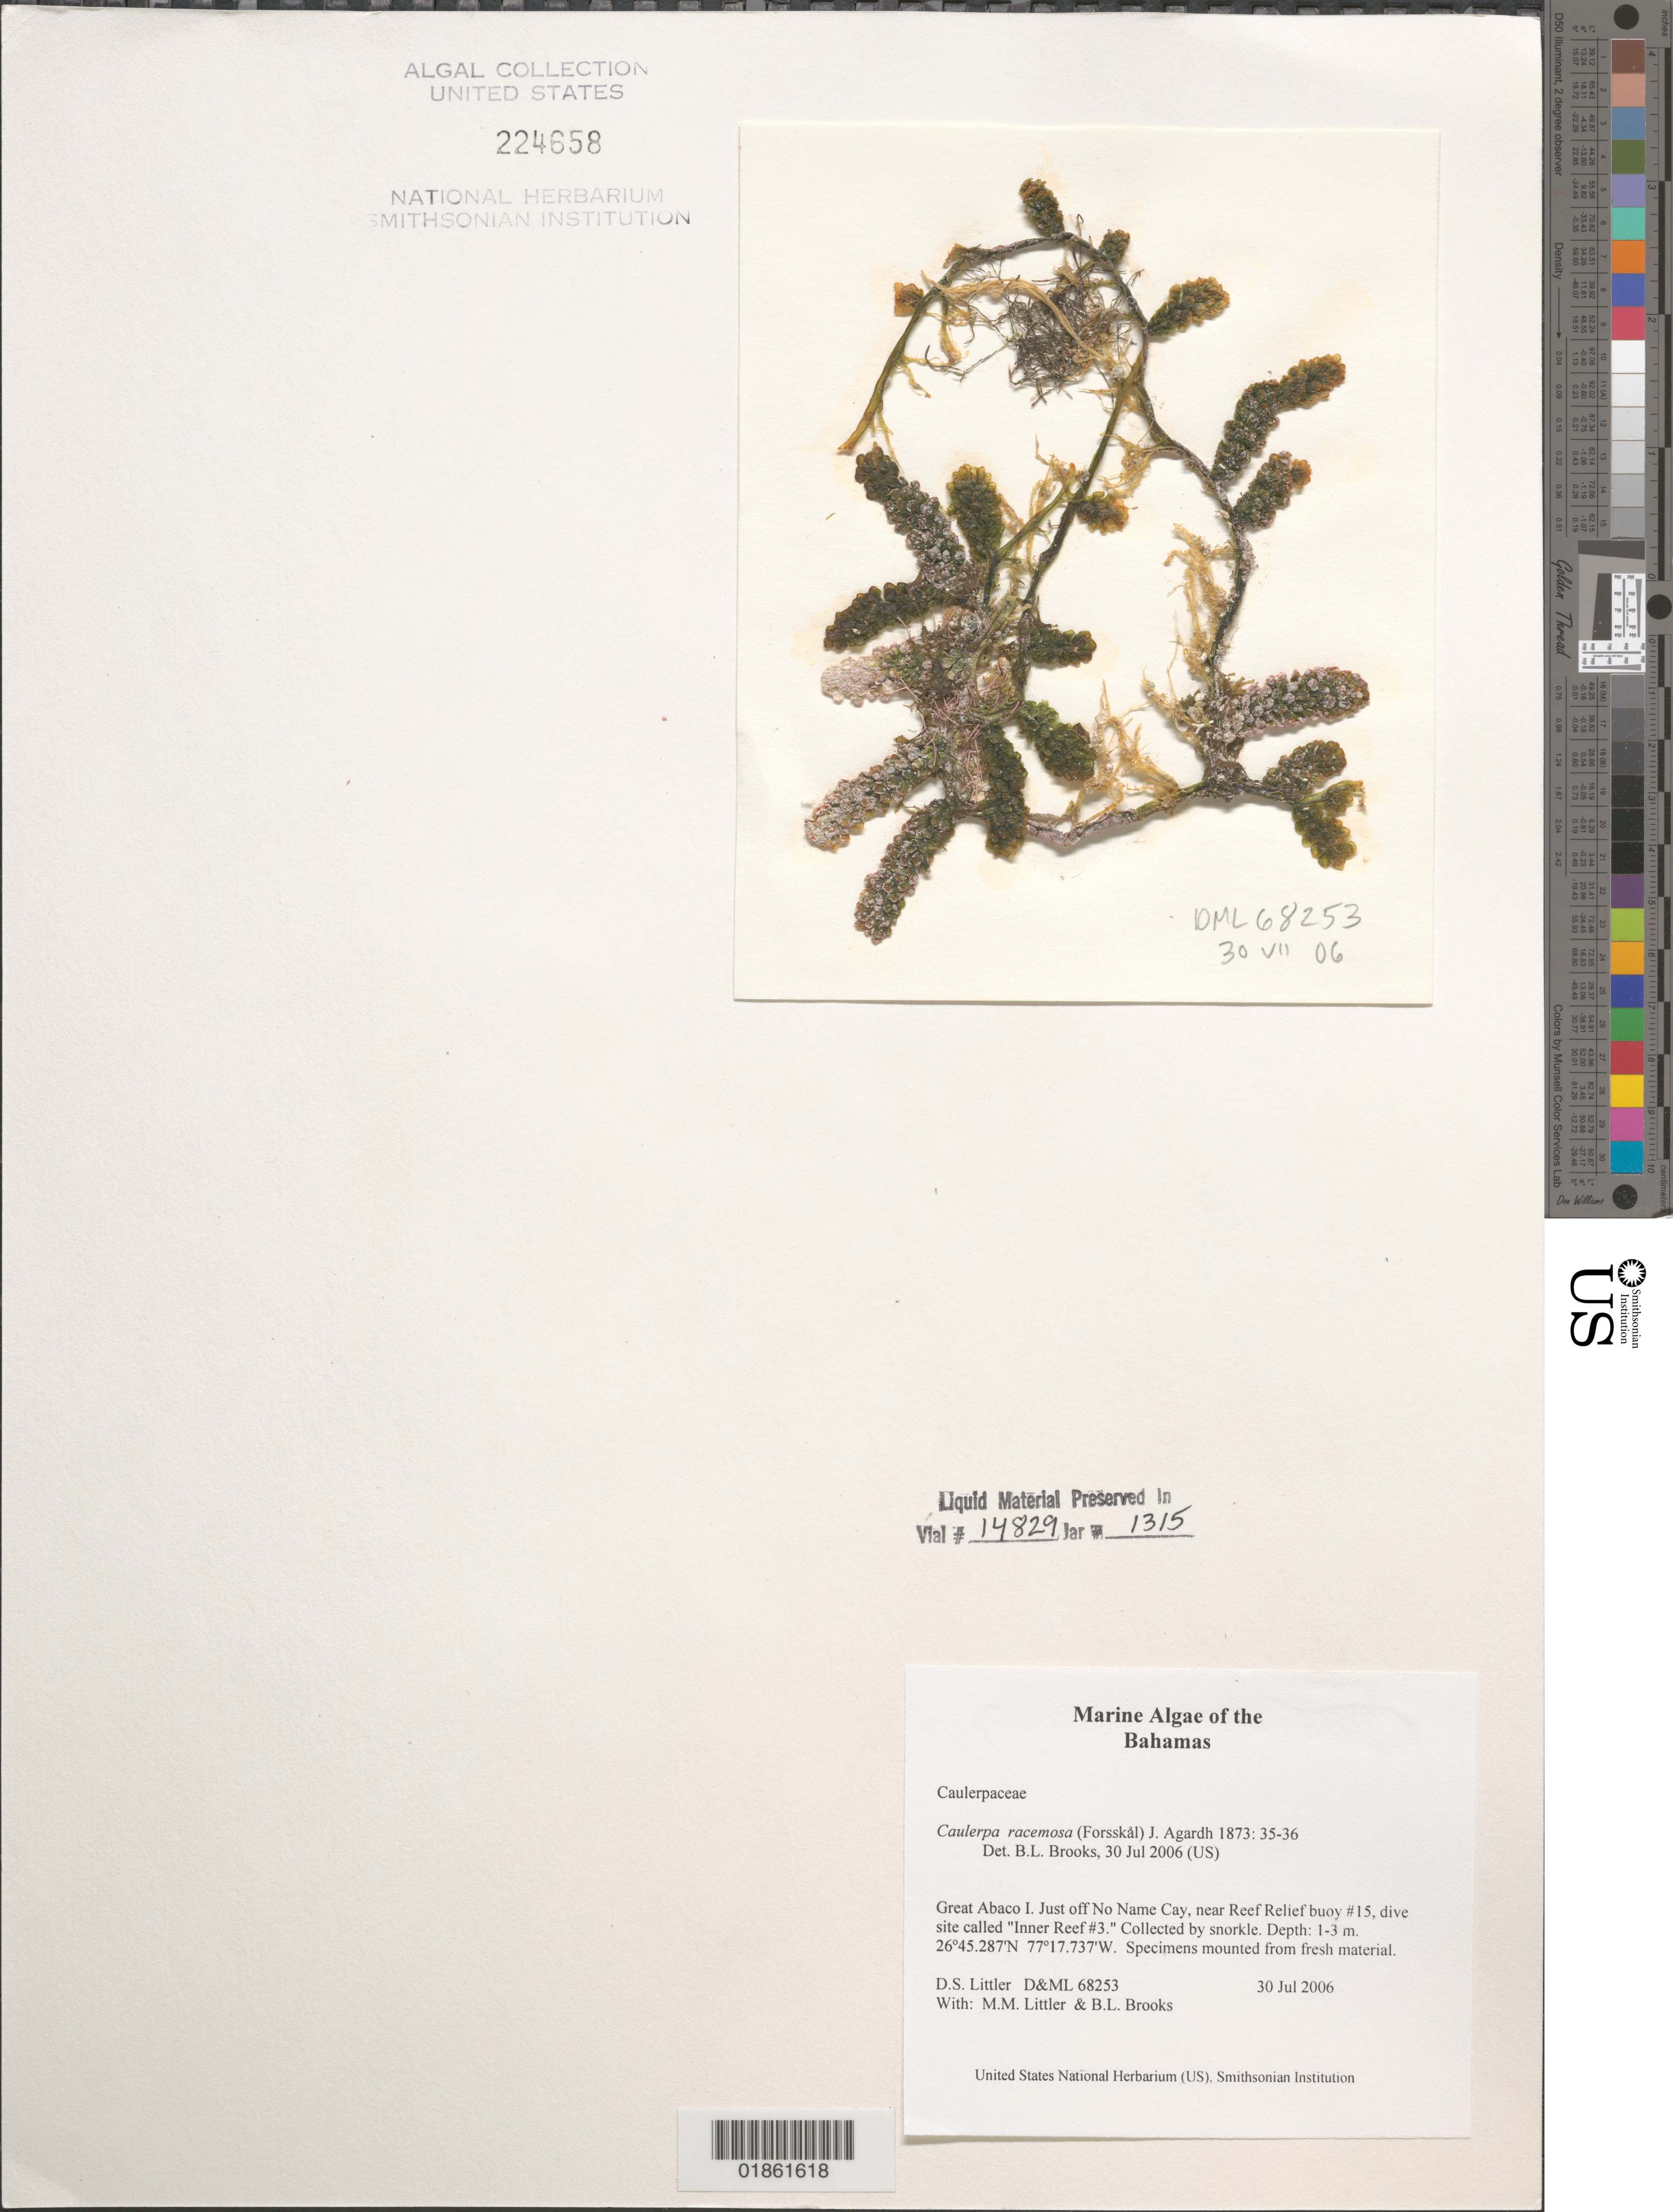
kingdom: Plantae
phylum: Chlorophyta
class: Ulvophyceae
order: Bryopsidales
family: Caulerpaceae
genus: Caulerpa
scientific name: Caulerpa racemosa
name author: (Forssk.) J. Agardh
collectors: M. M. Littler, D. S. Littler & B. Brooks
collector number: D&ML 68253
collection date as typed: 30 Jul 2006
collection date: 2006-07-30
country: Bahamas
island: No Name Cay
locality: Off No Name Cay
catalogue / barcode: US 224658